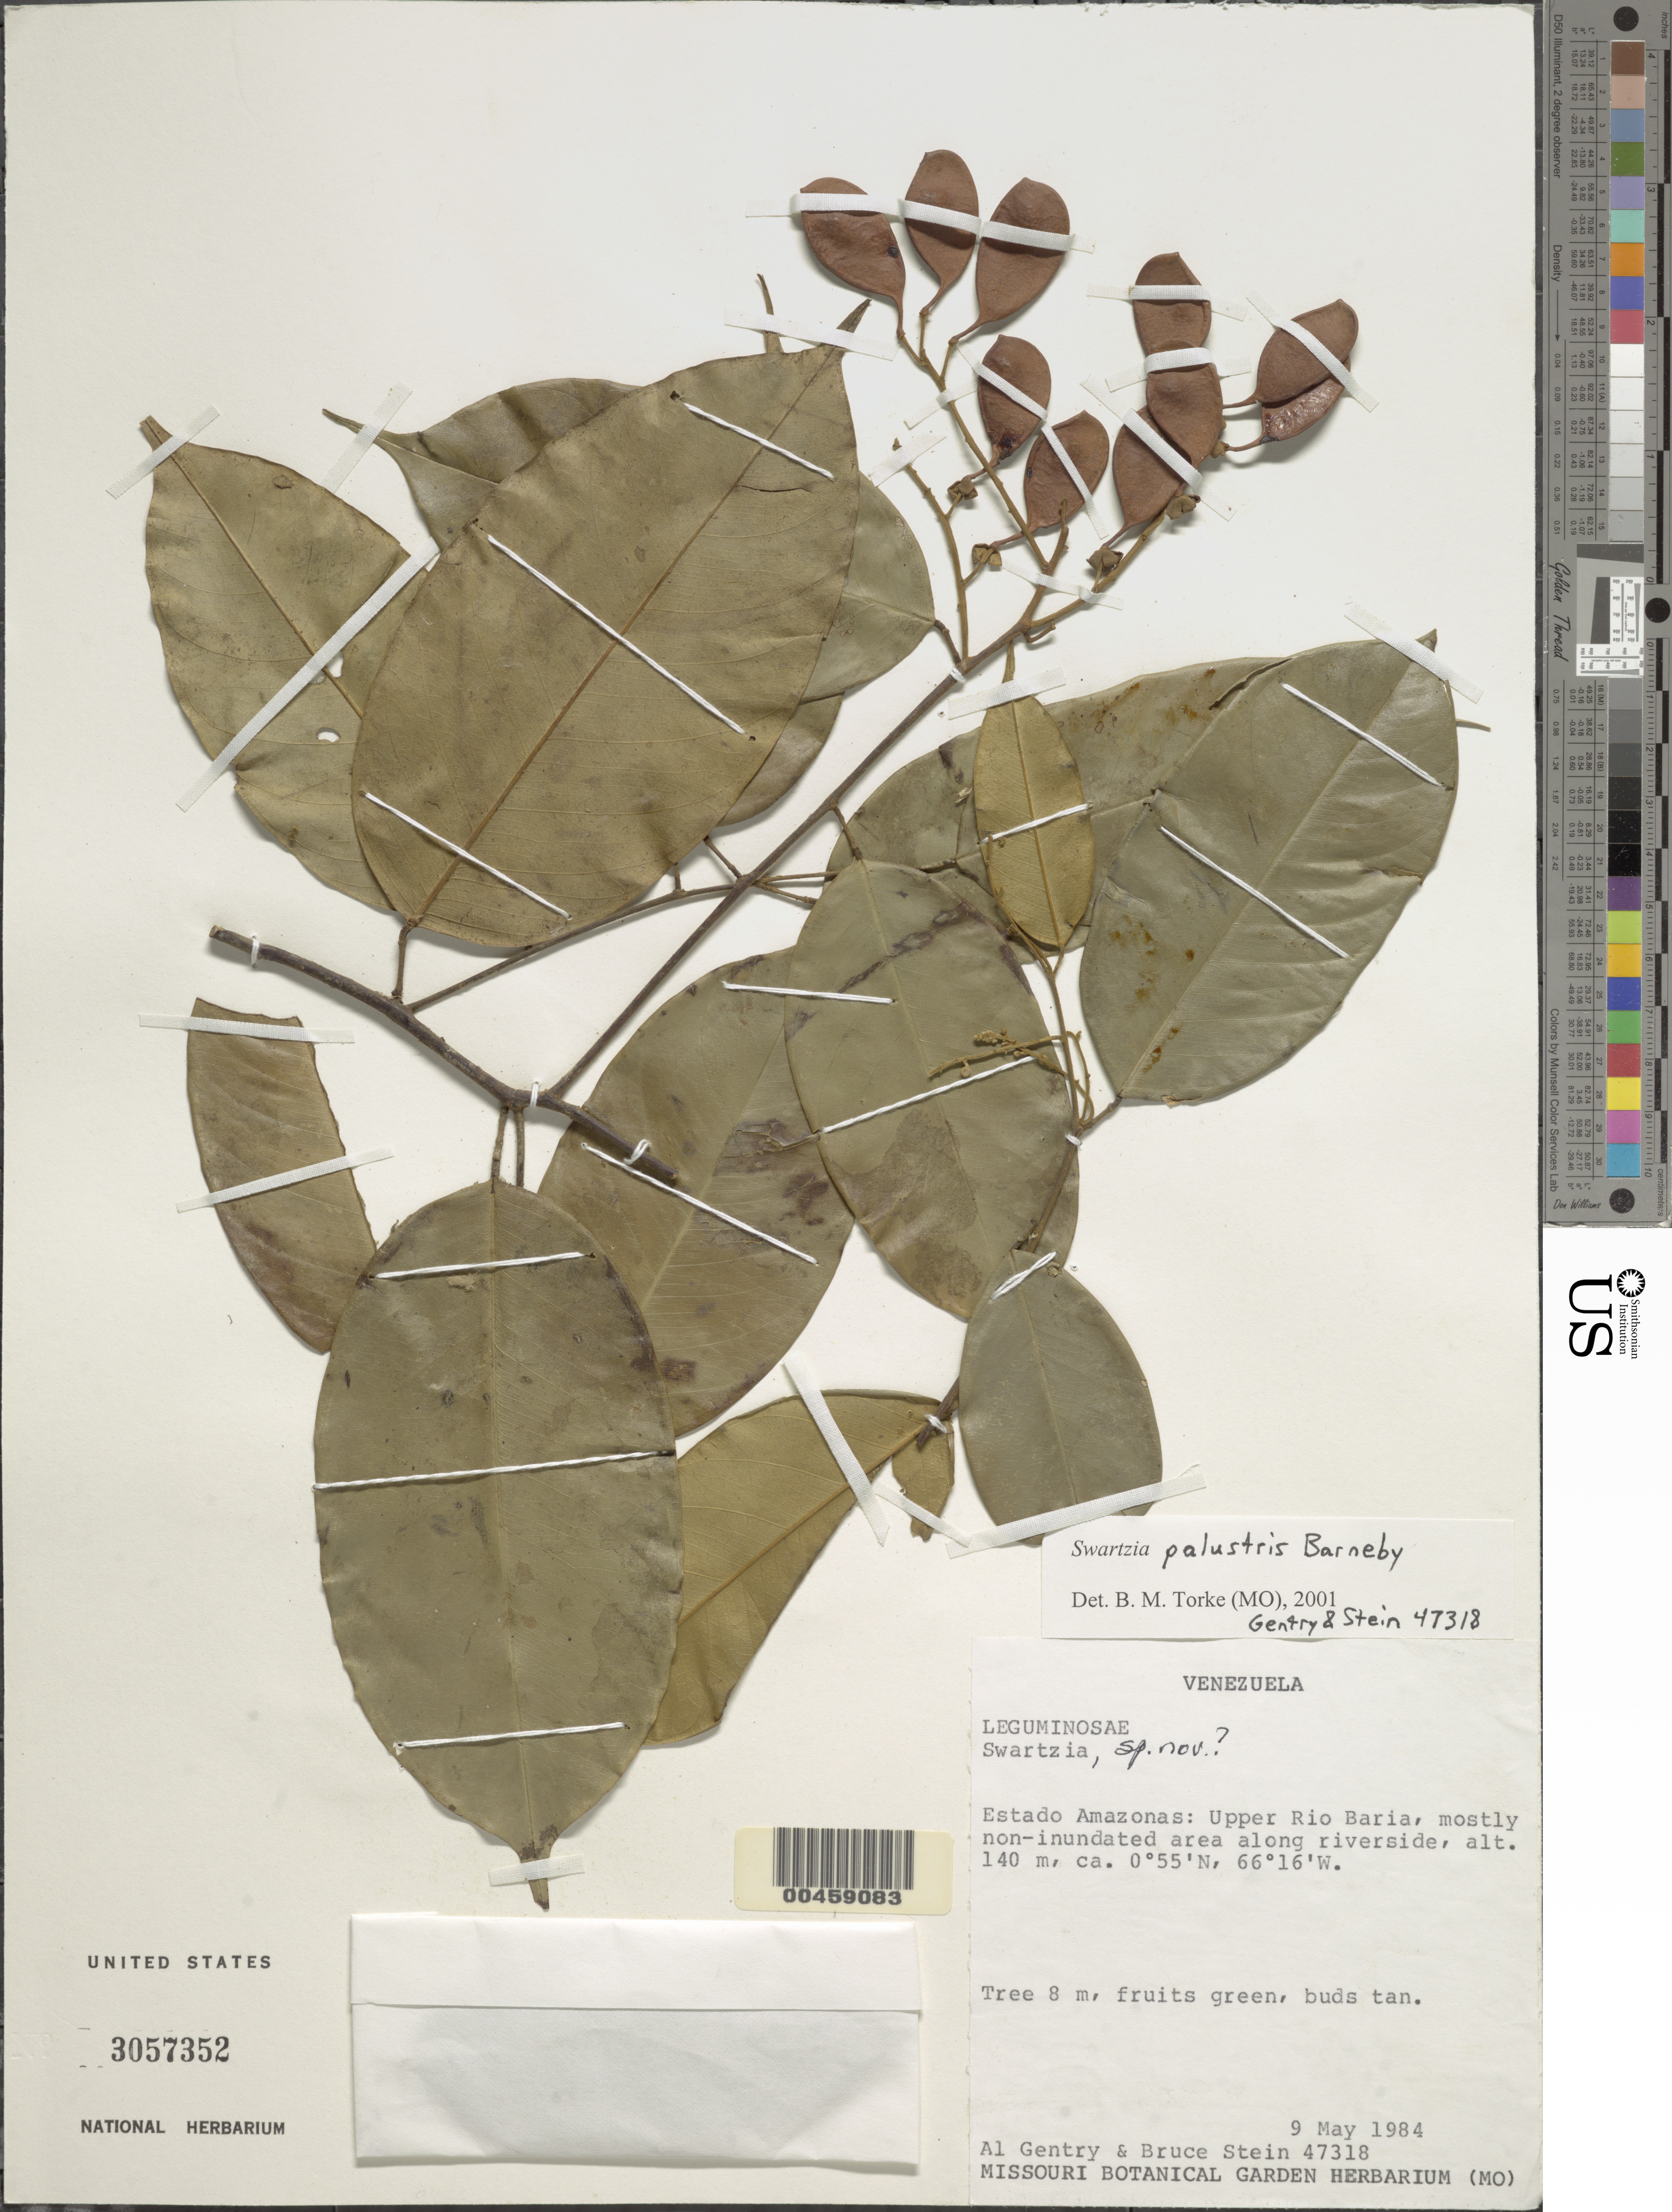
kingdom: Plantae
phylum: Tracheophyta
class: Magnoliopsida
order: Fabales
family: Fabaceae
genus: Swartzia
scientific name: Swartzia palustris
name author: Barneby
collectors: A. H. Gentry & B. A. Stein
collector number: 47318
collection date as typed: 09 May 1984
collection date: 1984-05-09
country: Venezuela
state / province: Amazonas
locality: Upper Rio Baria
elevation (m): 140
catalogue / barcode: US 3057352